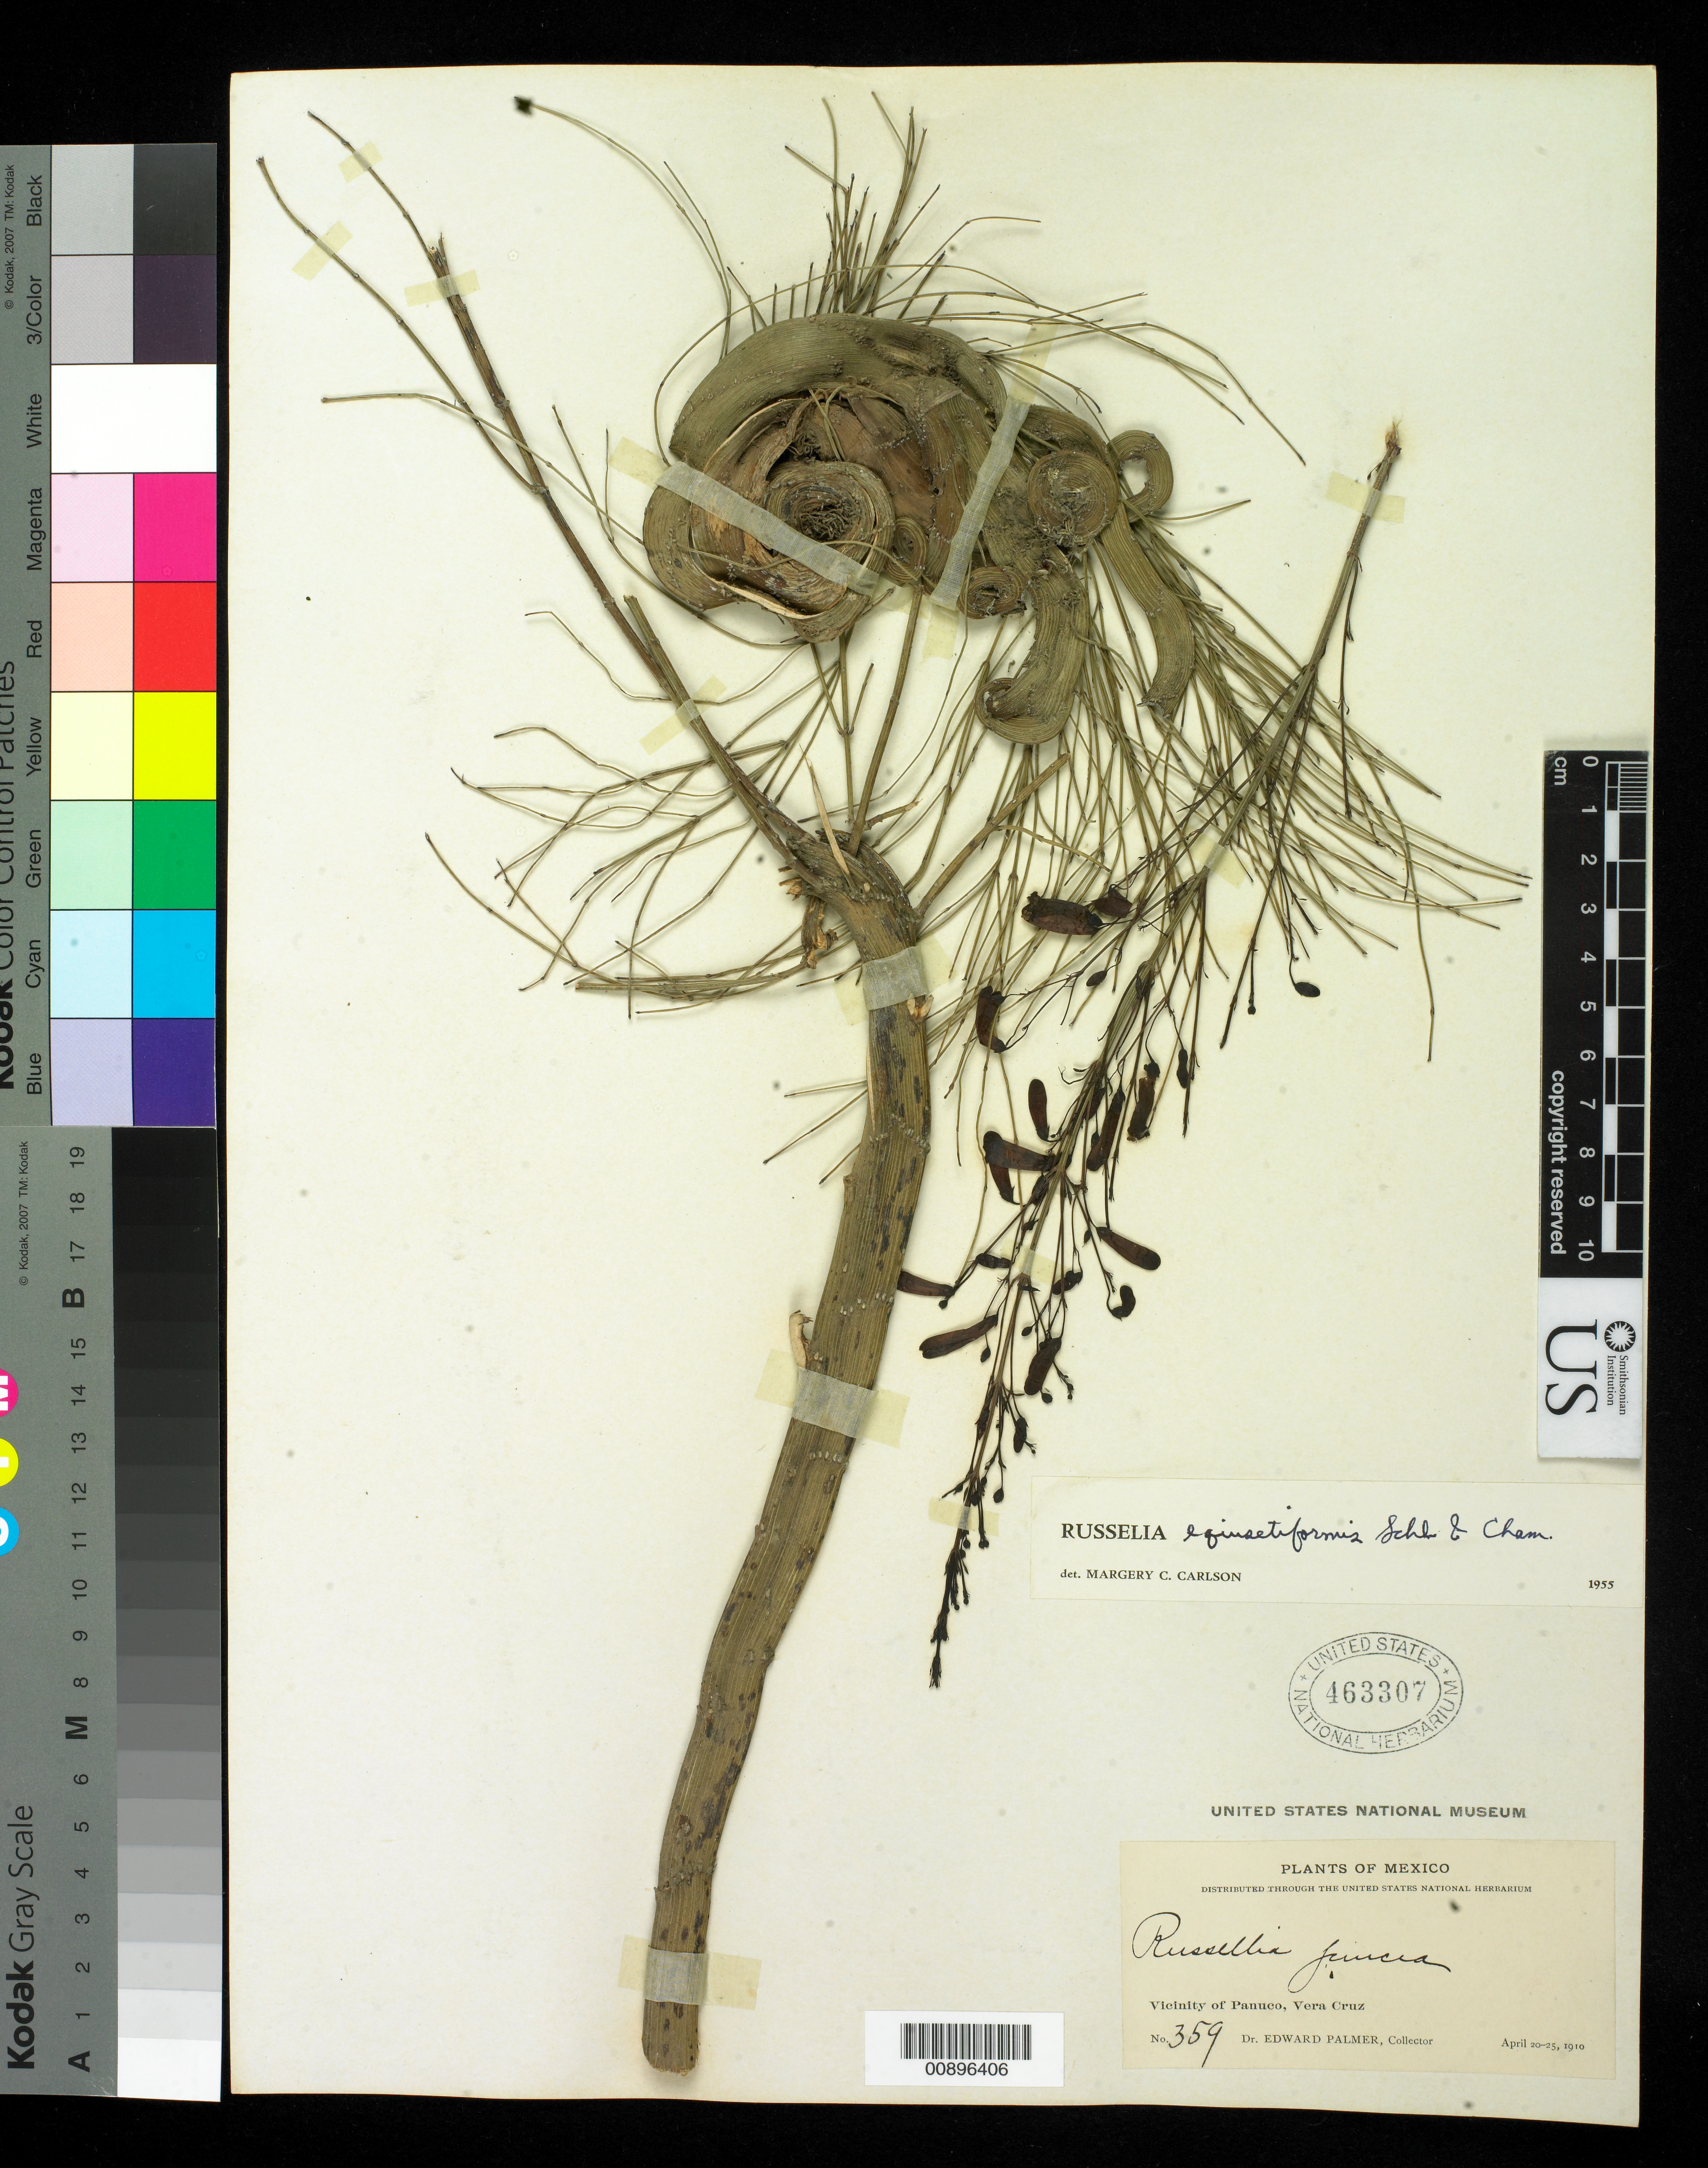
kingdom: Plantae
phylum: Tracheophyta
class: Magnoliopsida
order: Lamiales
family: Plantaginaceae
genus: Russelia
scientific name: Russelia equisetiformis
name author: Schltdl. & Cham.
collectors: E. Palmer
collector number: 359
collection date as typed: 20 Apr 1910 to 25 Apr 1910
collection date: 1910-04-20/1910-04-25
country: Mexico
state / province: Veracruz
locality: Vicinity of Panuco, Veracruz.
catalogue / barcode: US 463307